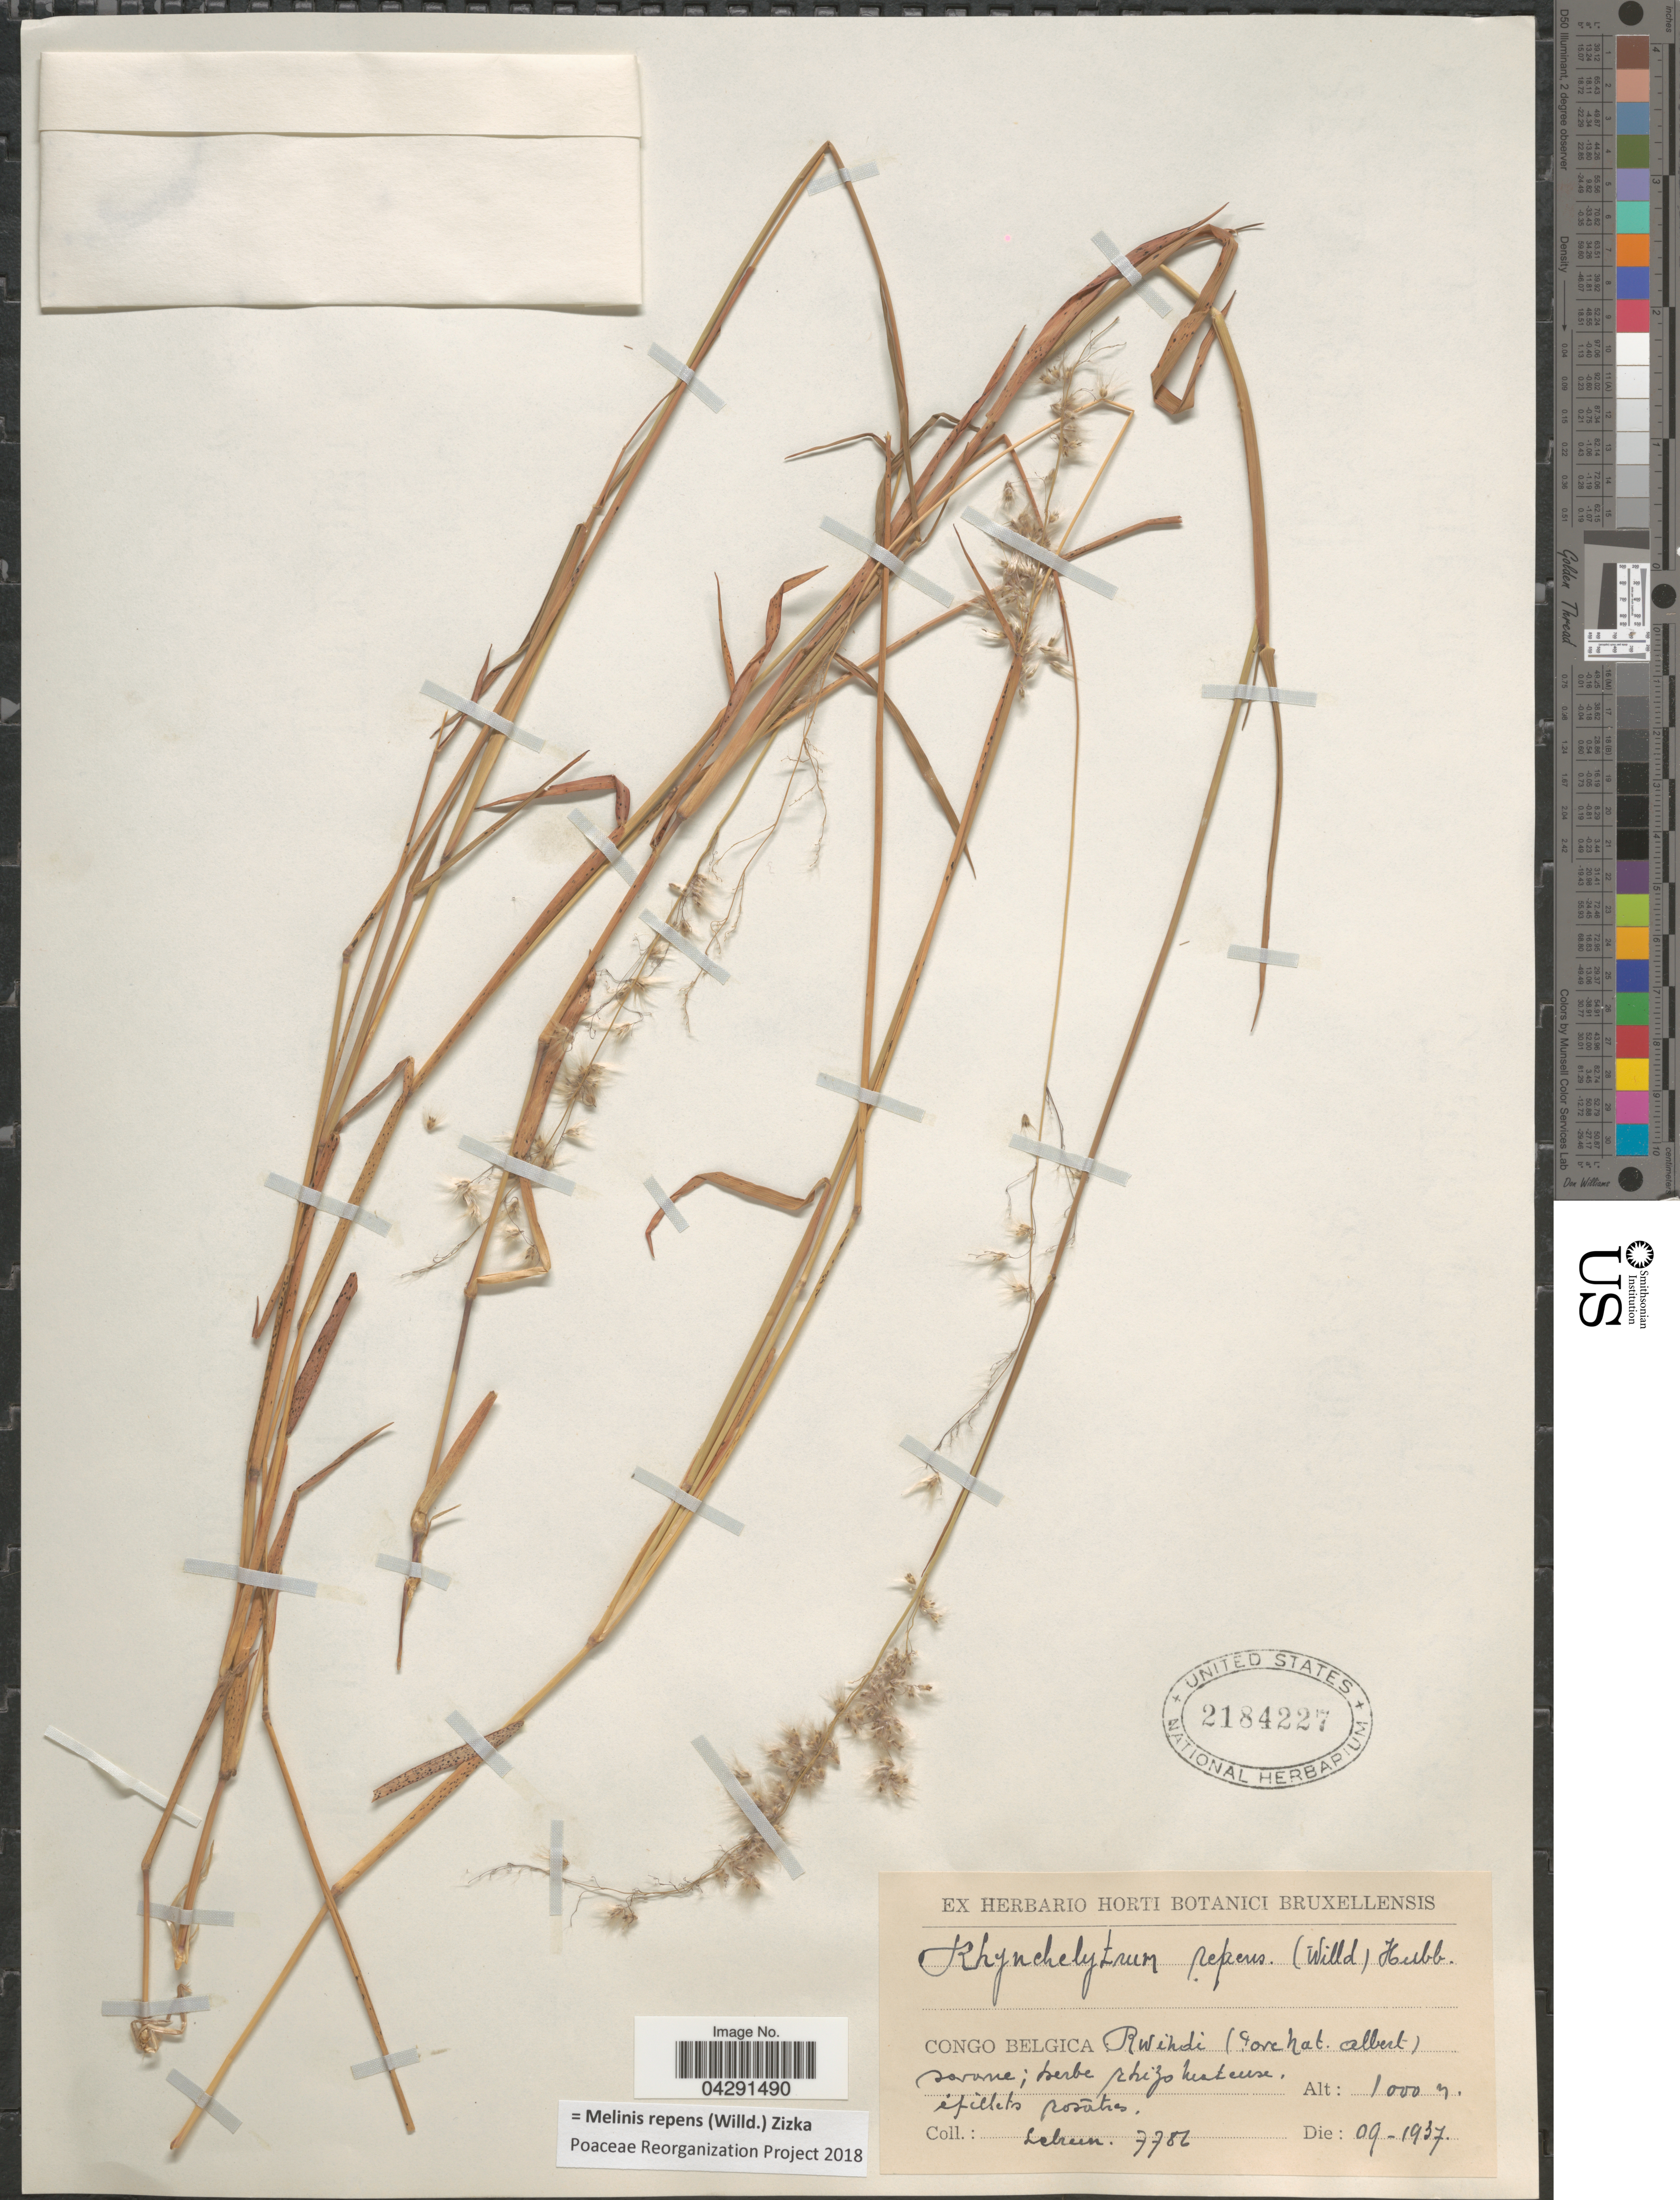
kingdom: Plantae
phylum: Tracheophyta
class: Liliopsida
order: Poales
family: Poaceae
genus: Melinis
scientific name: Melinis repens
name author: (Willd.) Zizka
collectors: J.A. Lebrun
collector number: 7786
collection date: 1937-09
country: Congo, Democratic Republic of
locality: Congo Belgica: Rwindi (Parc. Nat. Albert) savane.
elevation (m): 1000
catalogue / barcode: US 2184227